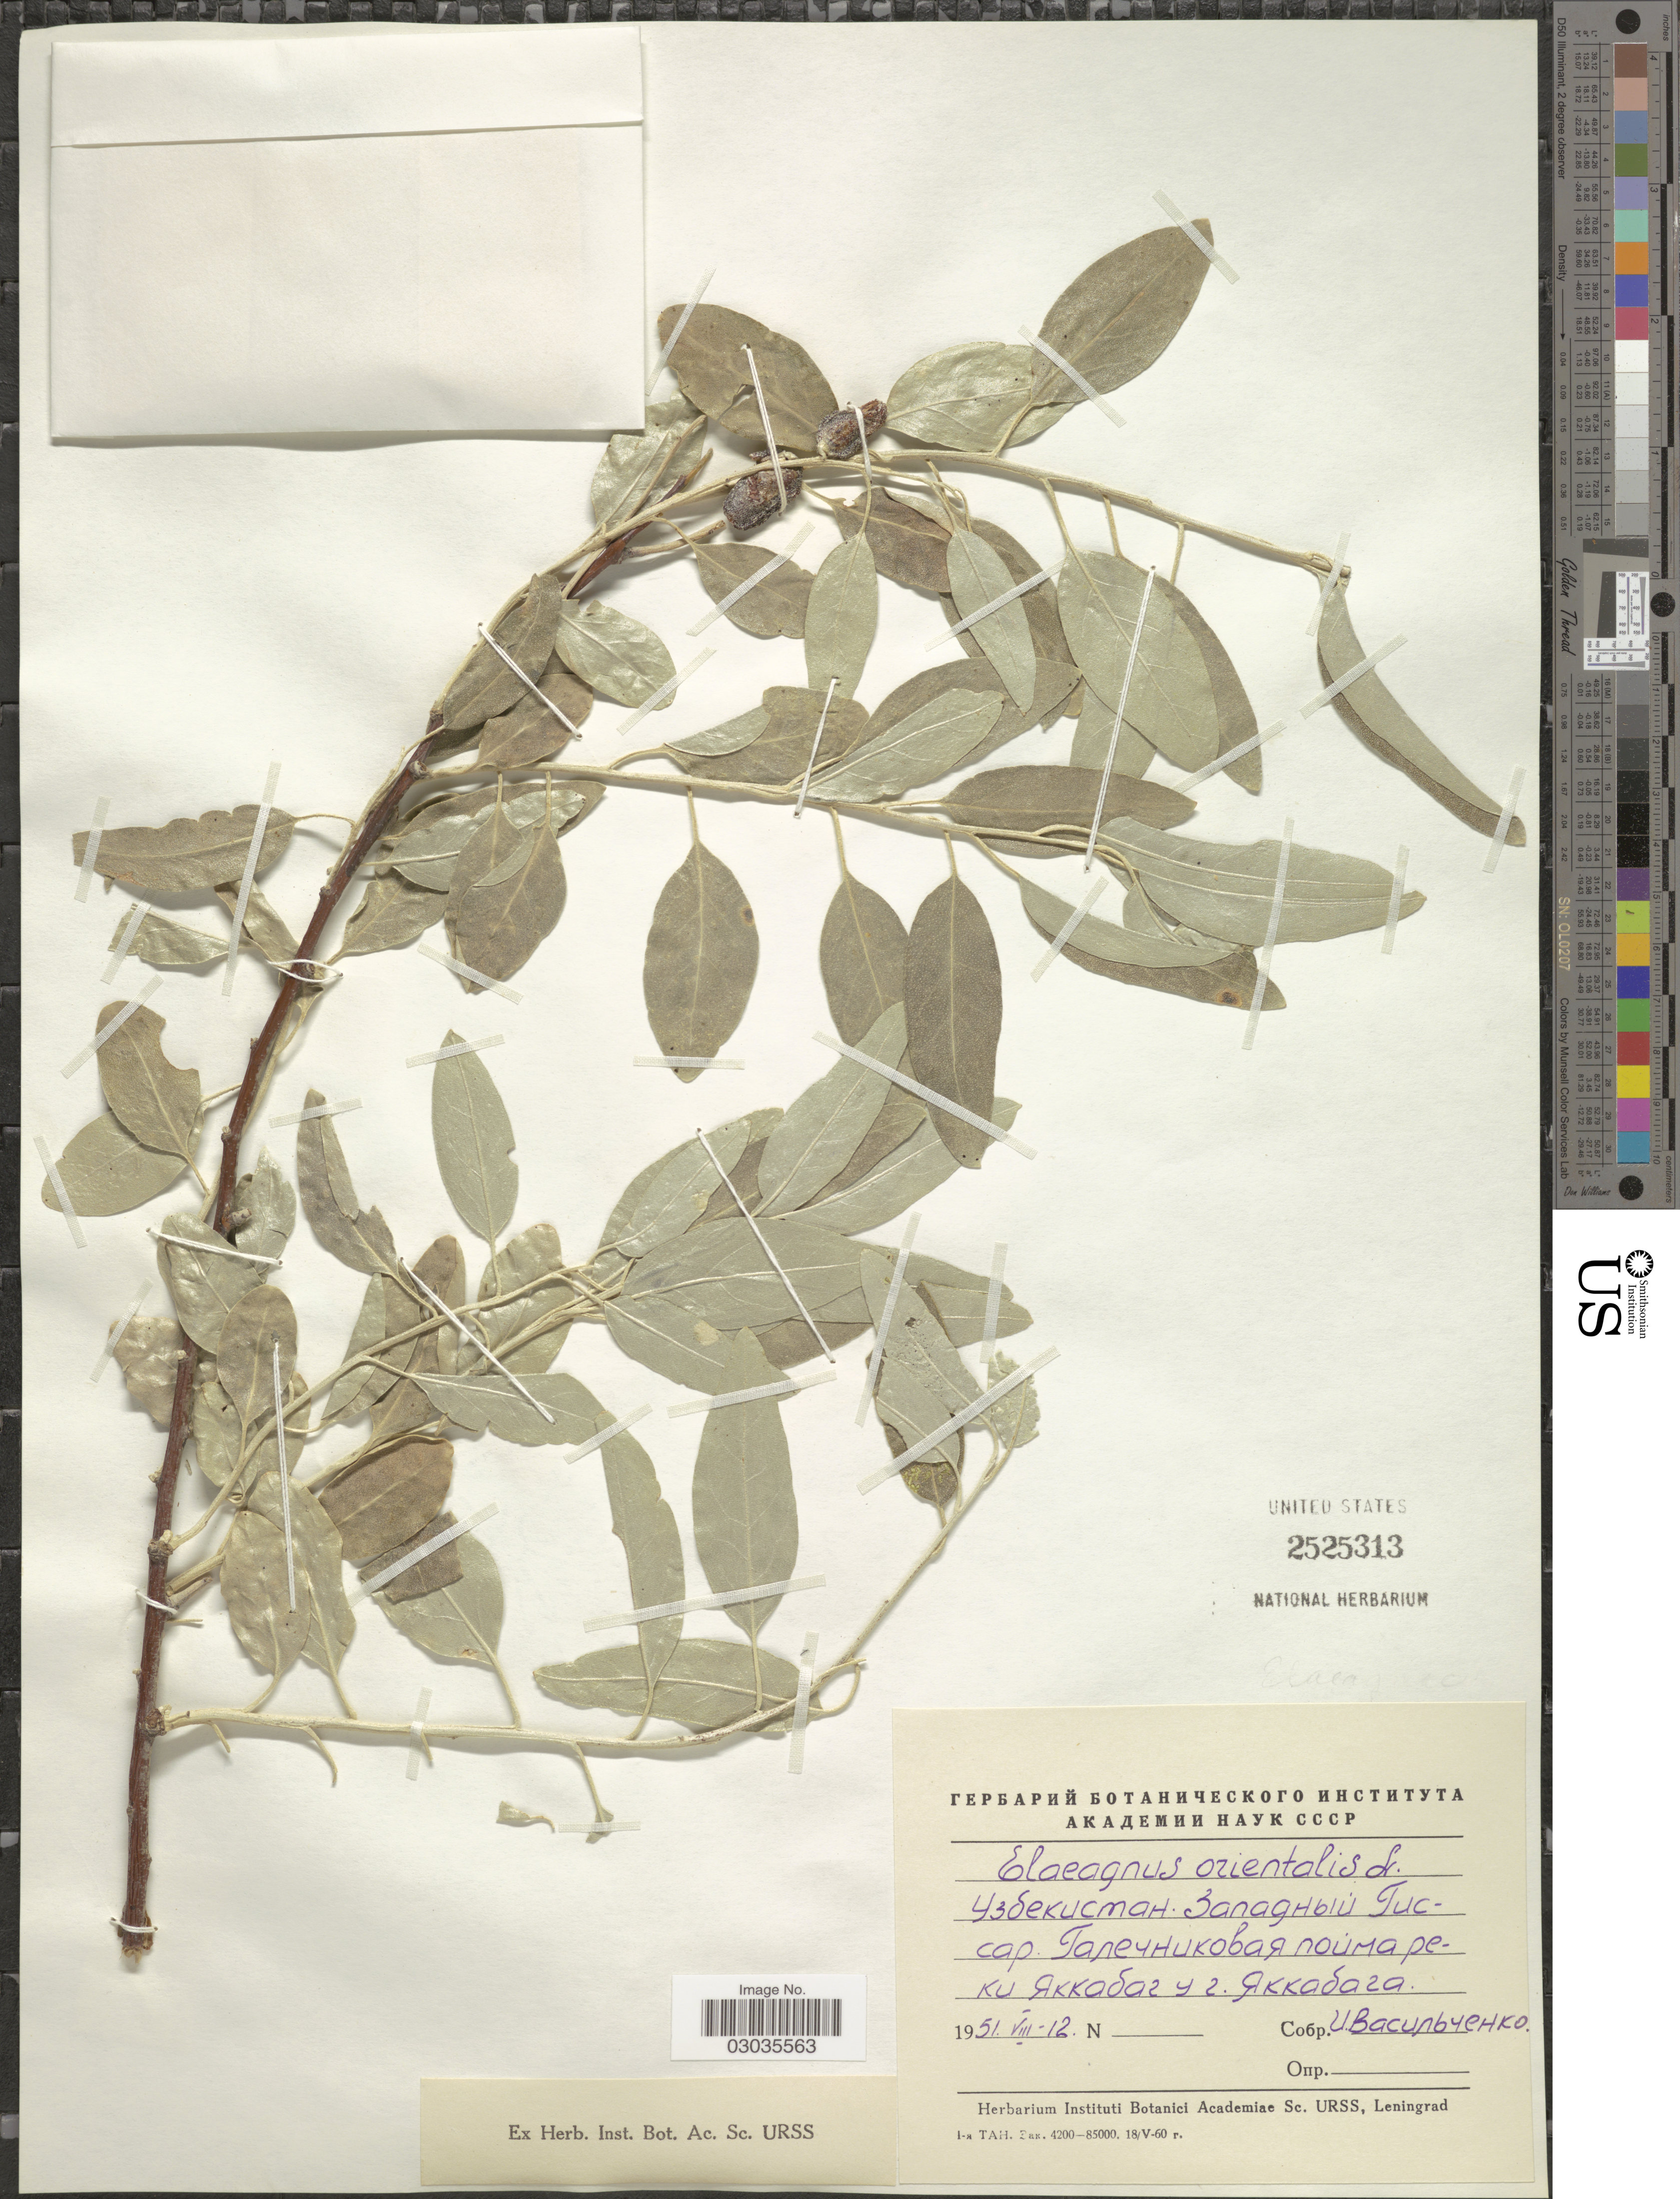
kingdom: Plantae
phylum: Tracheophyta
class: Magnoliopsida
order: Rosales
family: Elaeagnaceae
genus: Elaeagnus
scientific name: Elaeagnus orientalis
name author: L.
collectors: I. Vasilchenko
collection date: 1951-08-12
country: Uzbekistan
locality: Gissar Range, Yakkabag River near Yakkabag.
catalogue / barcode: US 2525313